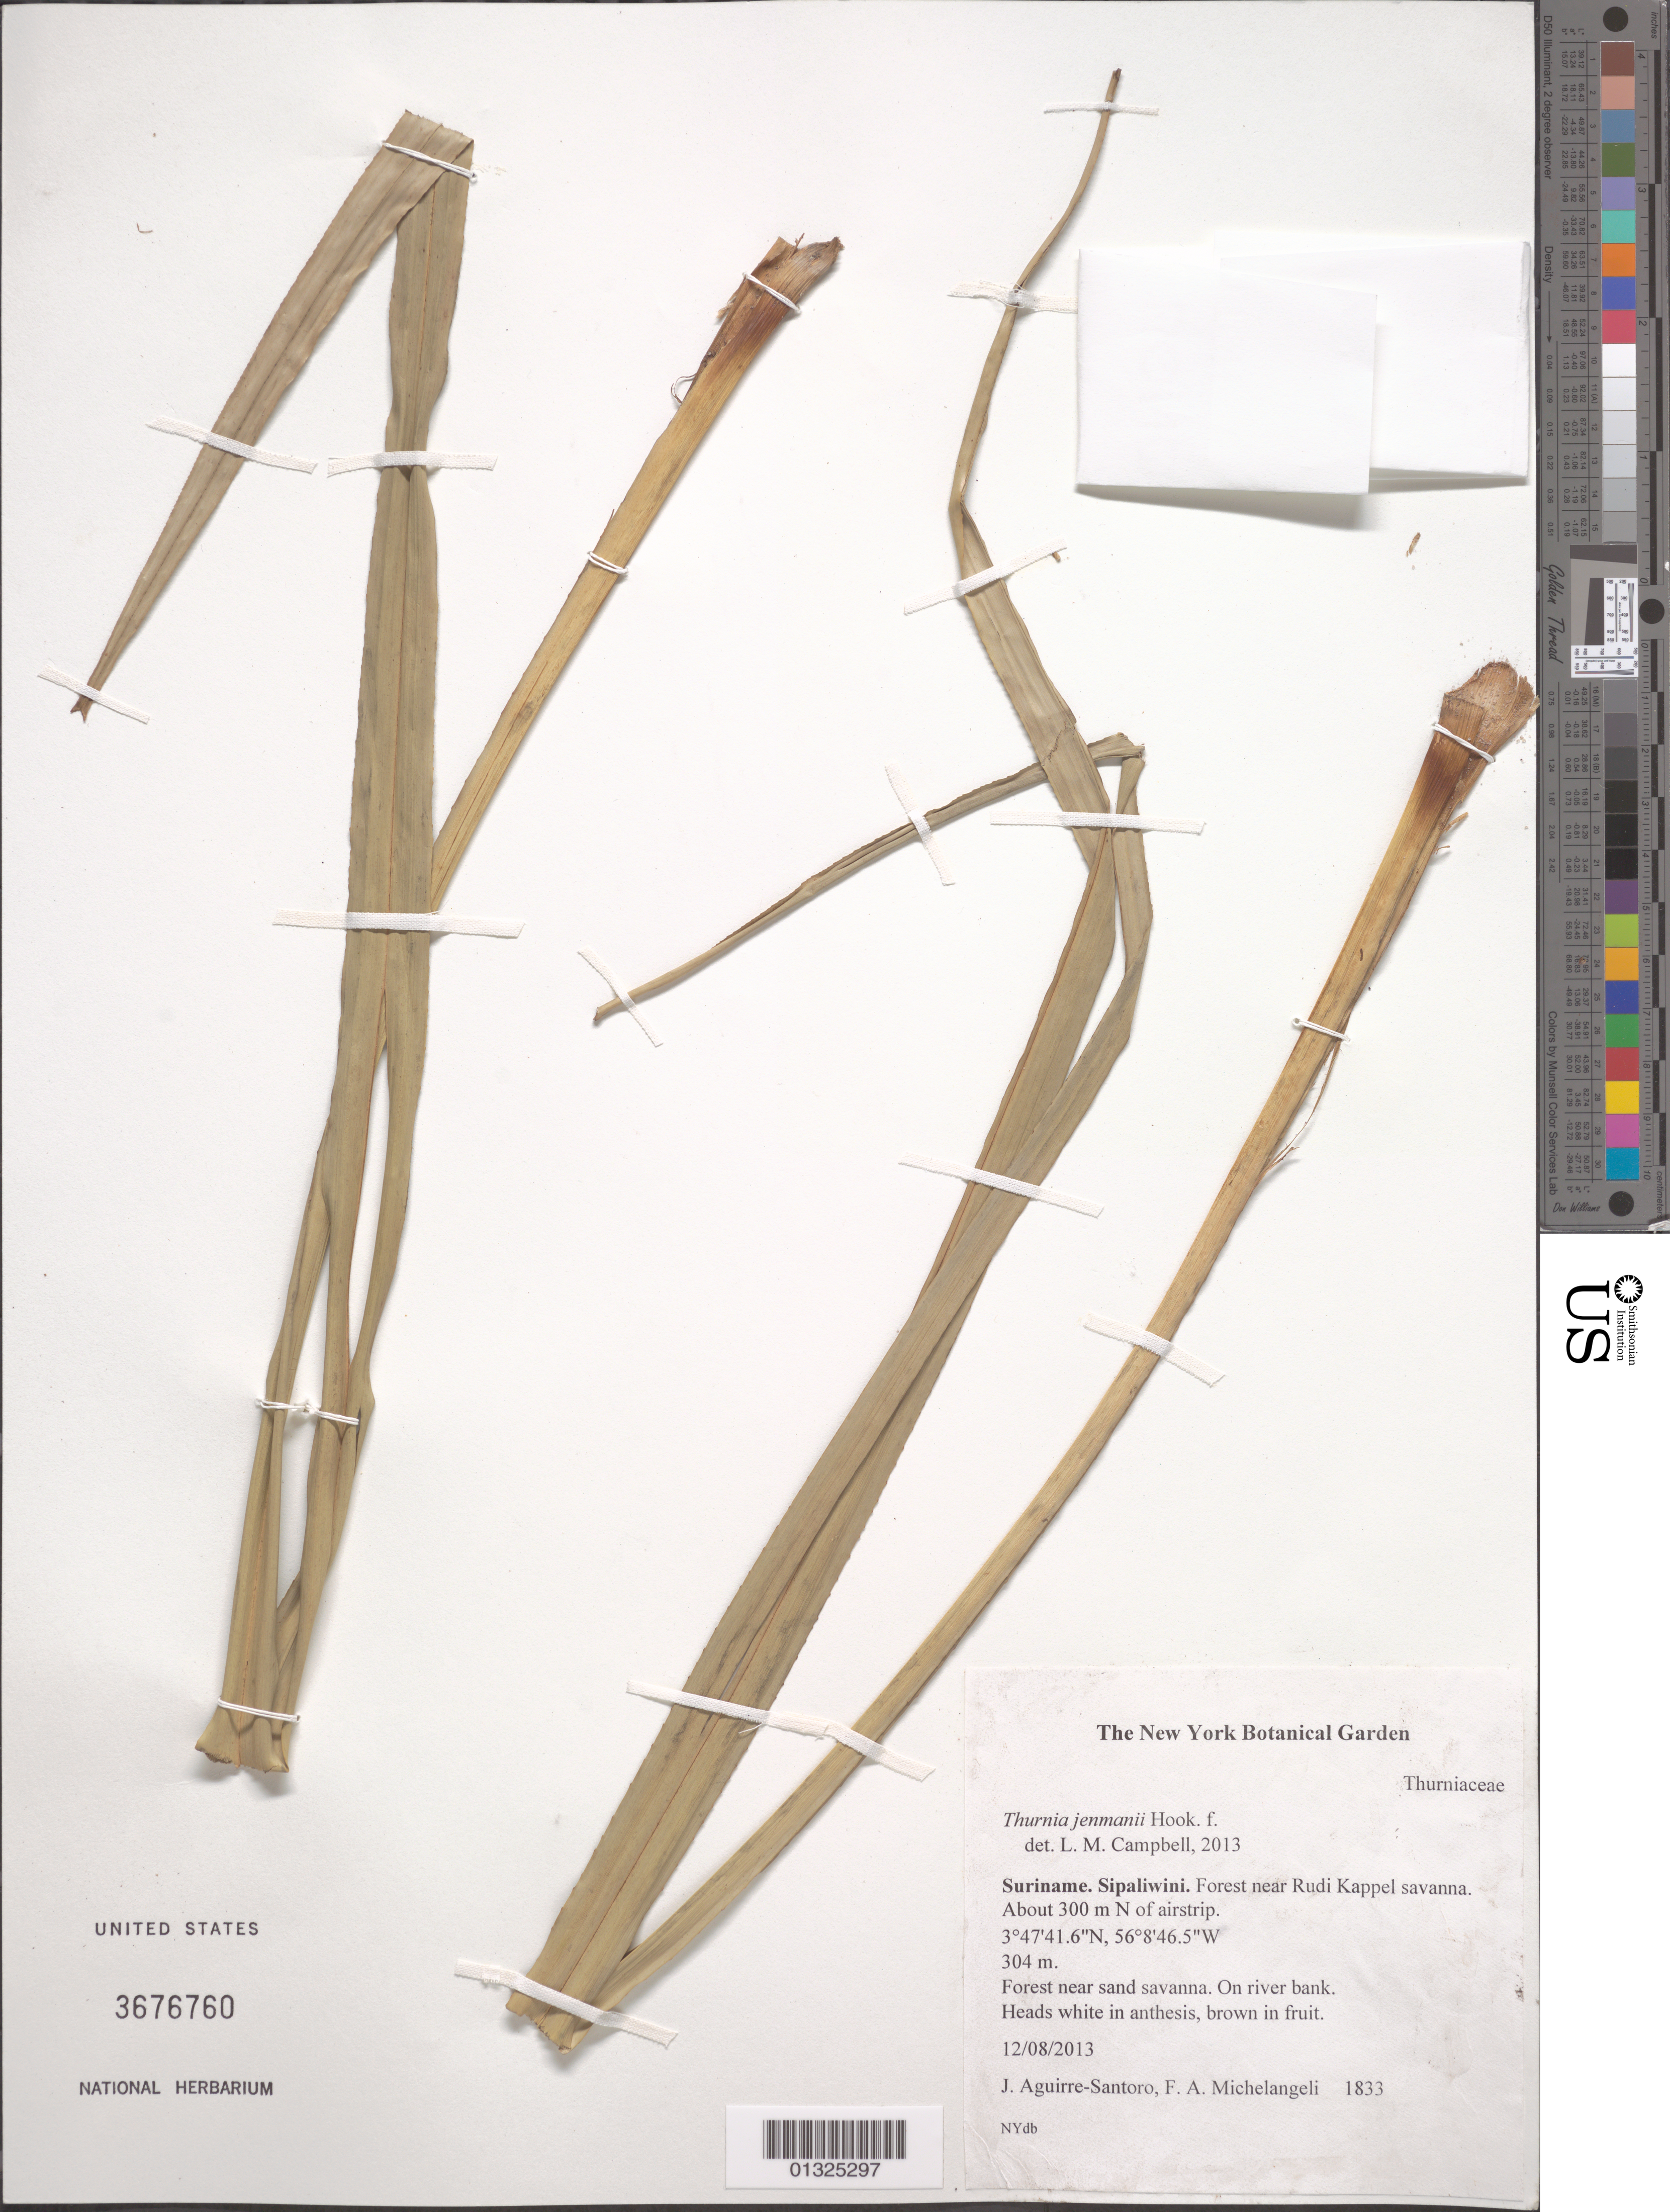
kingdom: Plantae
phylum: Tracheophyta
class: Liliopsida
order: Poales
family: Thurniaceae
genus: Thurnia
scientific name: Thurnia jenmanii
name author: Hook. f.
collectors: F. A. Michelangeli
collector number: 1833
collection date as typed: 12 Aug 2013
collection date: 2013-08-12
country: Suriname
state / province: Sipaliwini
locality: Forest near Rudi Kappel savanna. About 300 m N of airstrip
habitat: Forest near sand savanna. On river bank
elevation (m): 304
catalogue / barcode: US 3676760